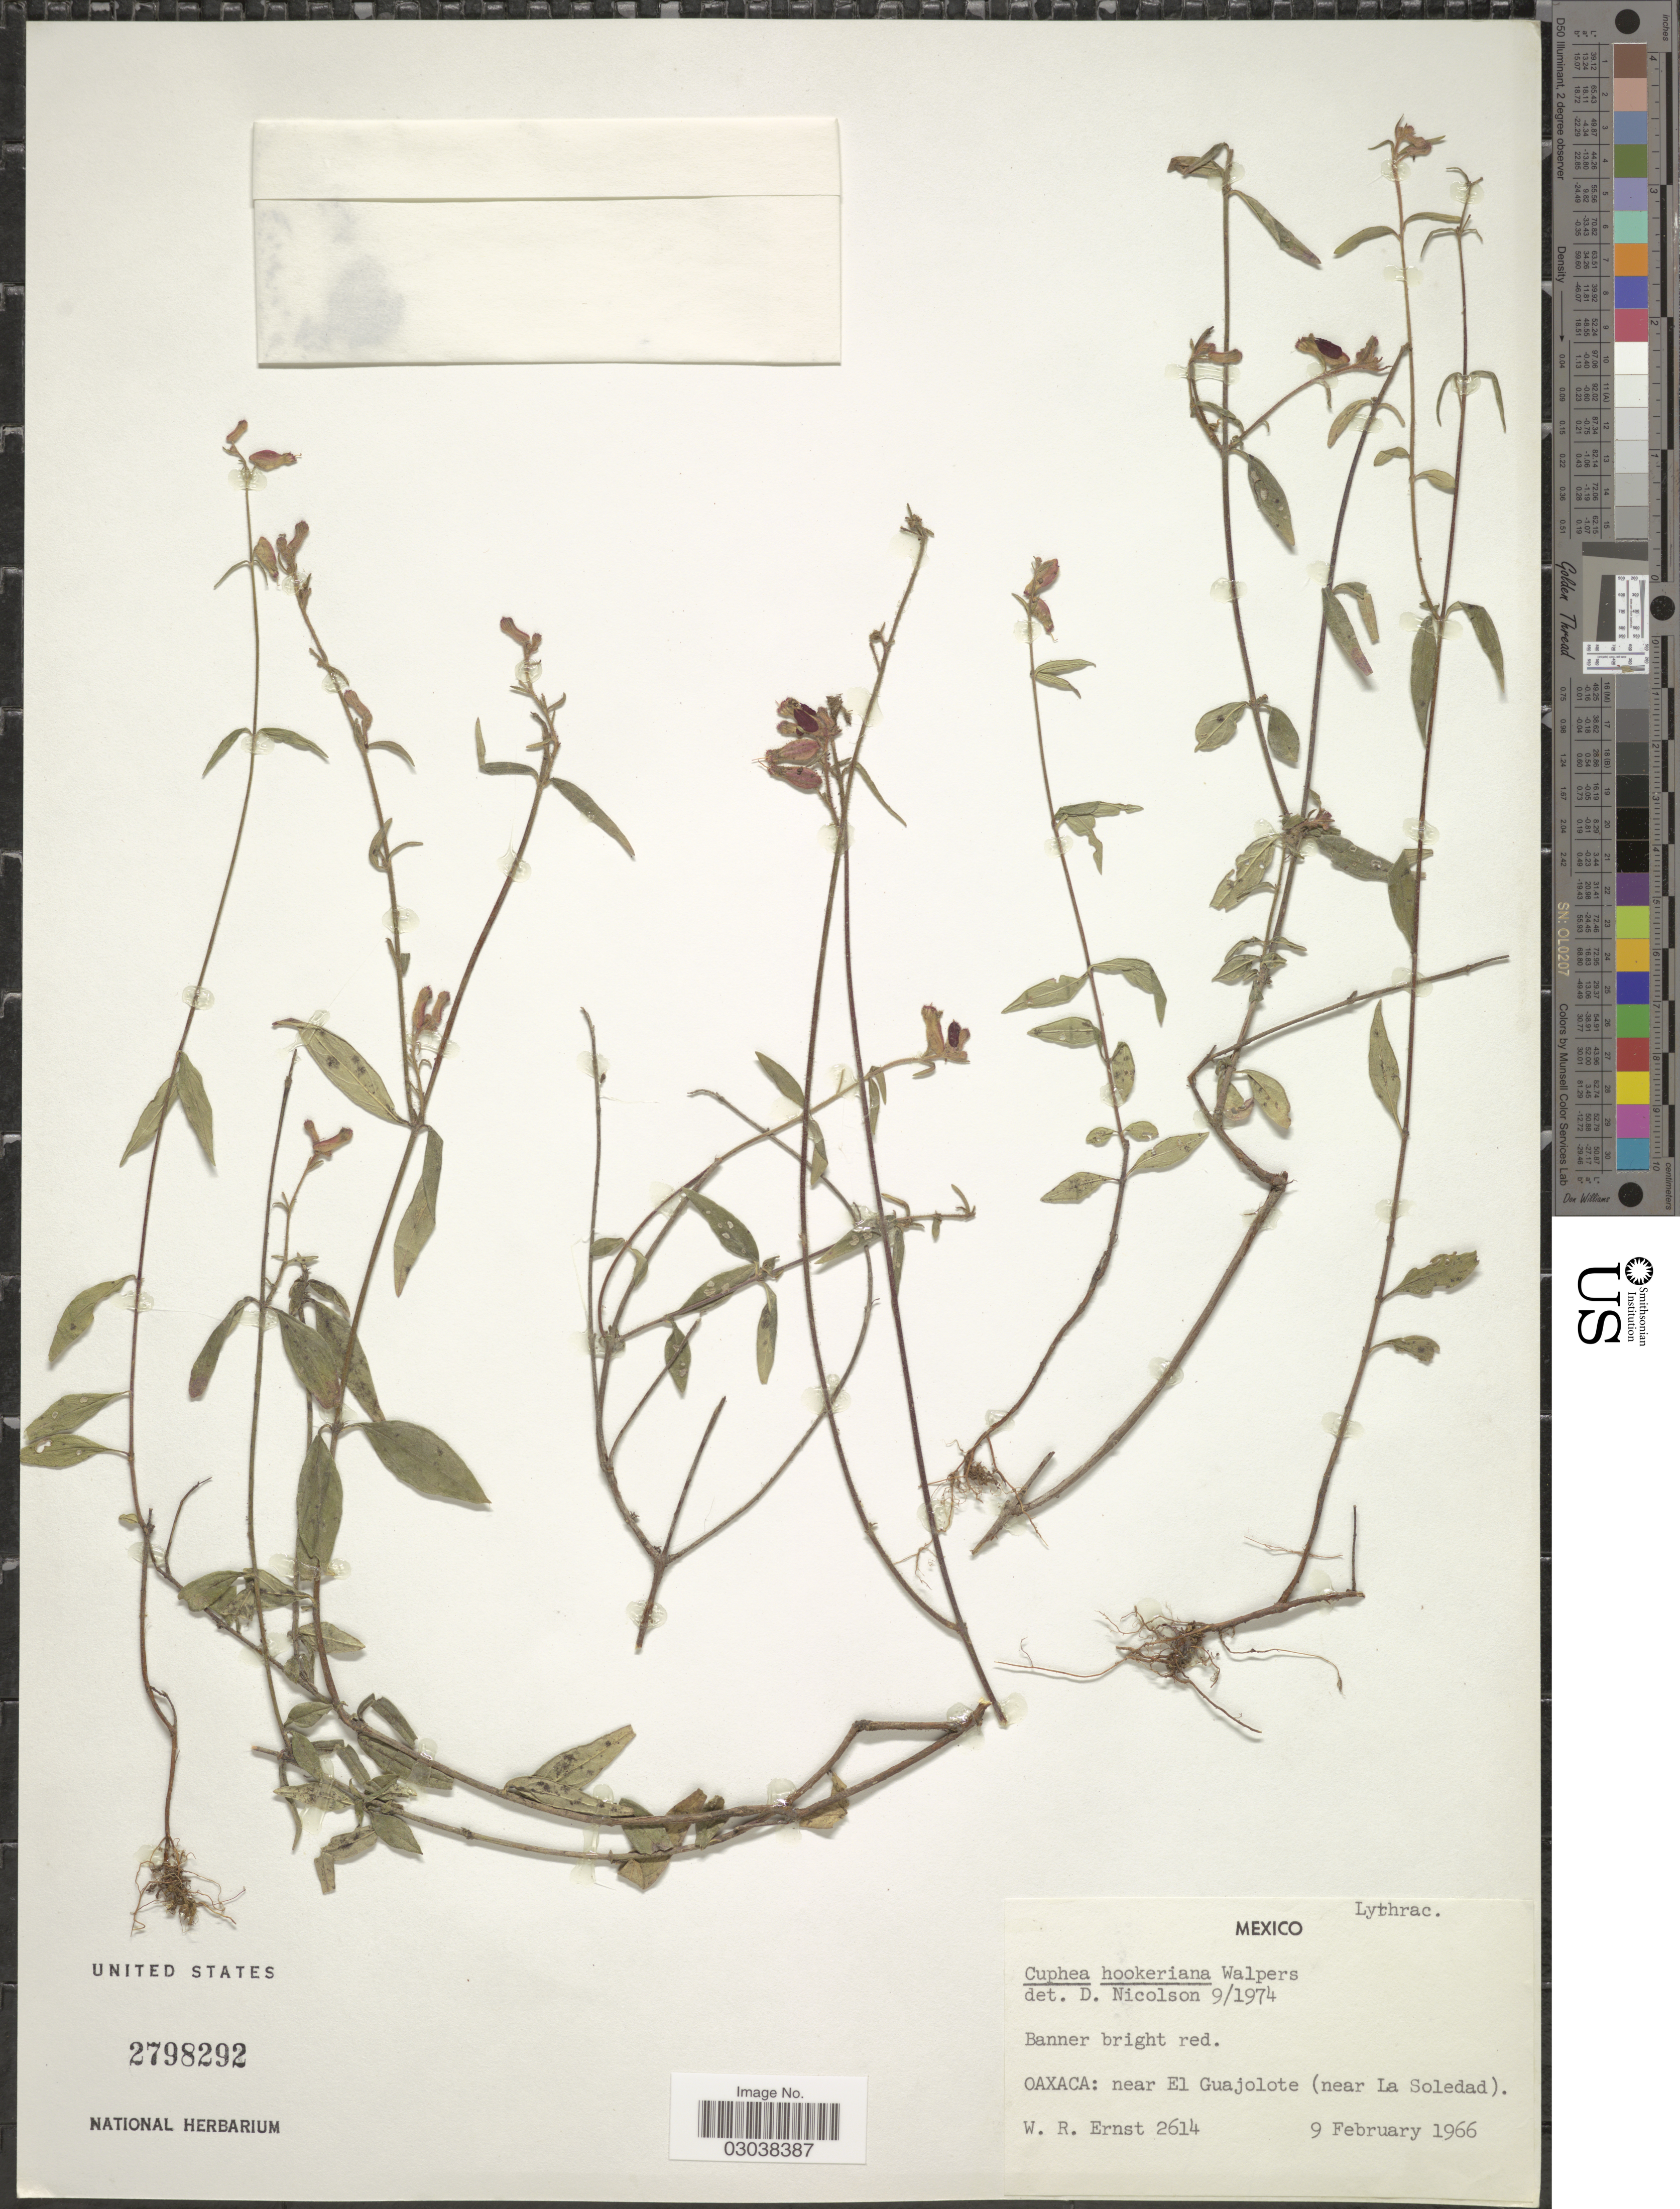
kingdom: Plantae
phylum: Tracheophyta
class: Magnoliopsida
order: Myrtales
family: Lythraceae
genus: Cuphea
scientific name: Cuphea hookeriana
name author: Walp.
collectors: W. R. Ernst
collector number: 2614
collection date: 1966-02-09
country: Mexico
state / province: Oaxaca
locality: Near El Guajolote (near La Soledad).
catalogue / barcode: US 2798292